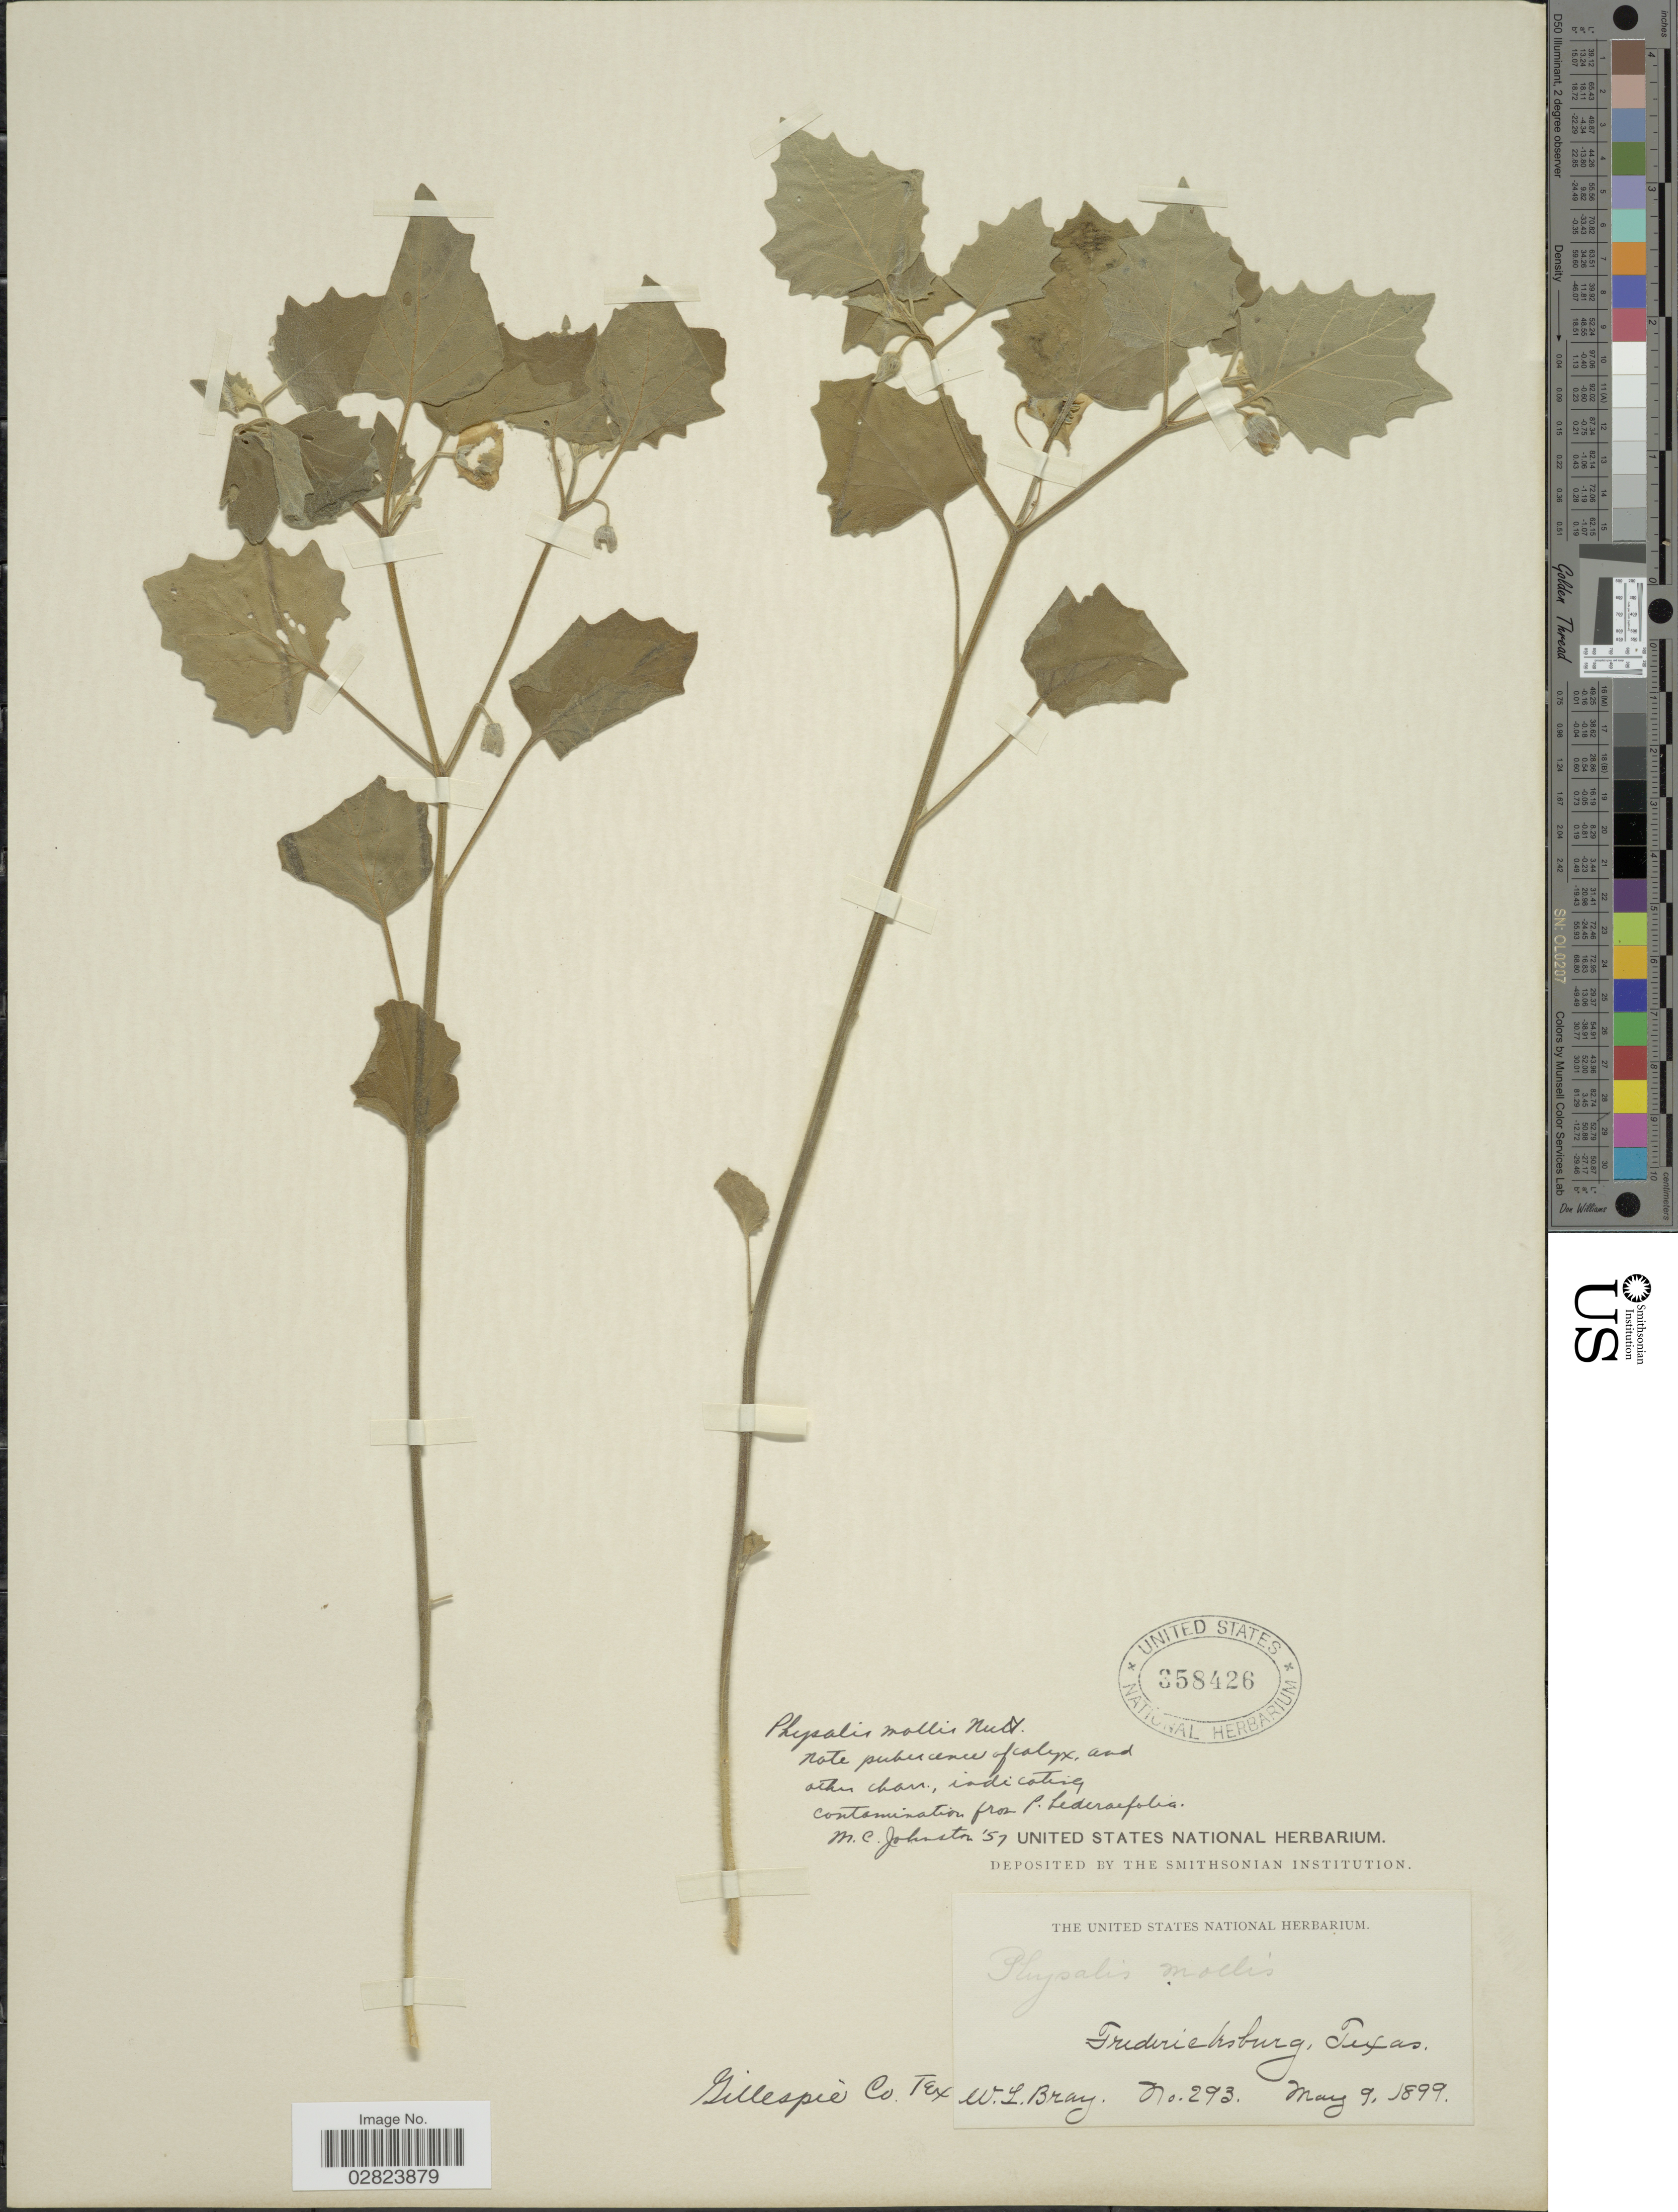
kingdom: Plantae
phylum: Tracheophyta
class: Magnoliopsida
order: Solanales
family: Solanaceae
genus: Physalis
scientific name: Physalis mollis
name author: Nutt.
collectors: W. L. Bray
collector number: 293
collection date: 1899-05-09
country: United States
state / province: Texas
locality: Fredericksburg. Gillespie Co.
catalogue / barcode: US 358426